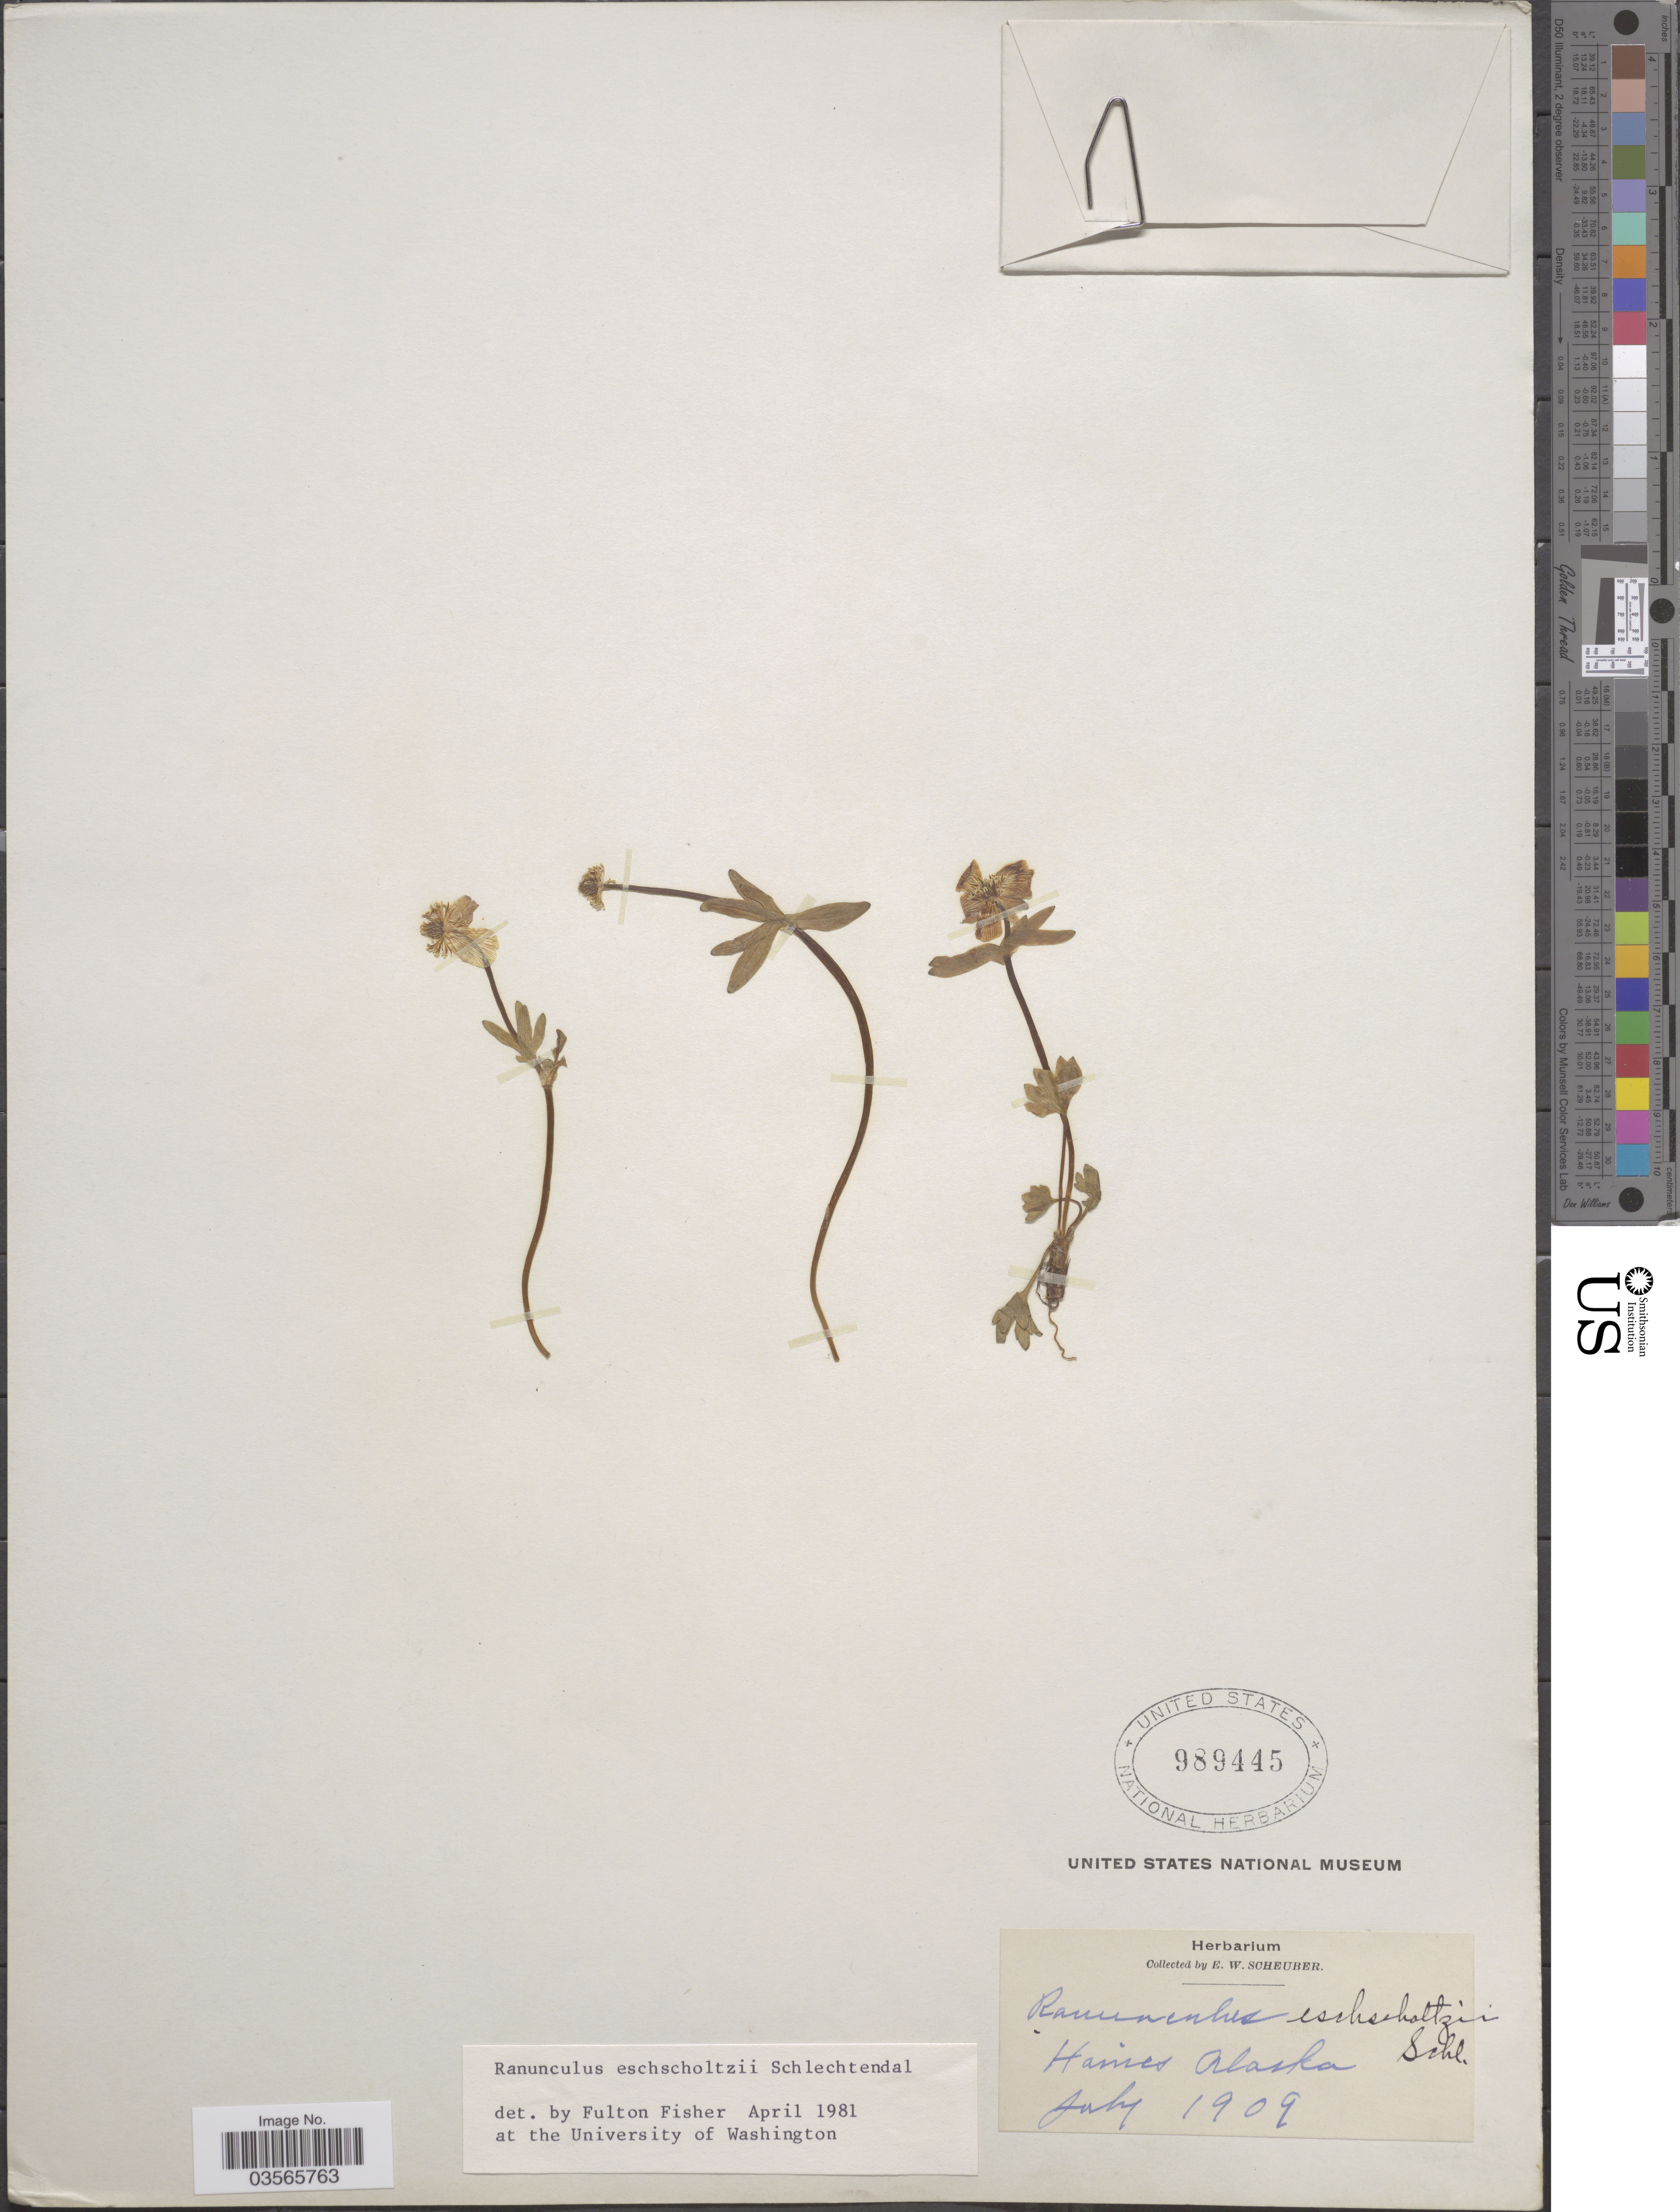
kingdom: Plantae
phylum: Tracheophyta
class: Magnoliopsida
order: Ranunculales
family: Ranunculaceae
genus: Ranunculus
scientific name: Ranunculus eschscholtzii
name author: Schltdl.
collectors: E. Scheuber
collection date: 1909-07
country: United States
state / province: Alaska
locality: Harries.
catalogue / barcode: US 989445